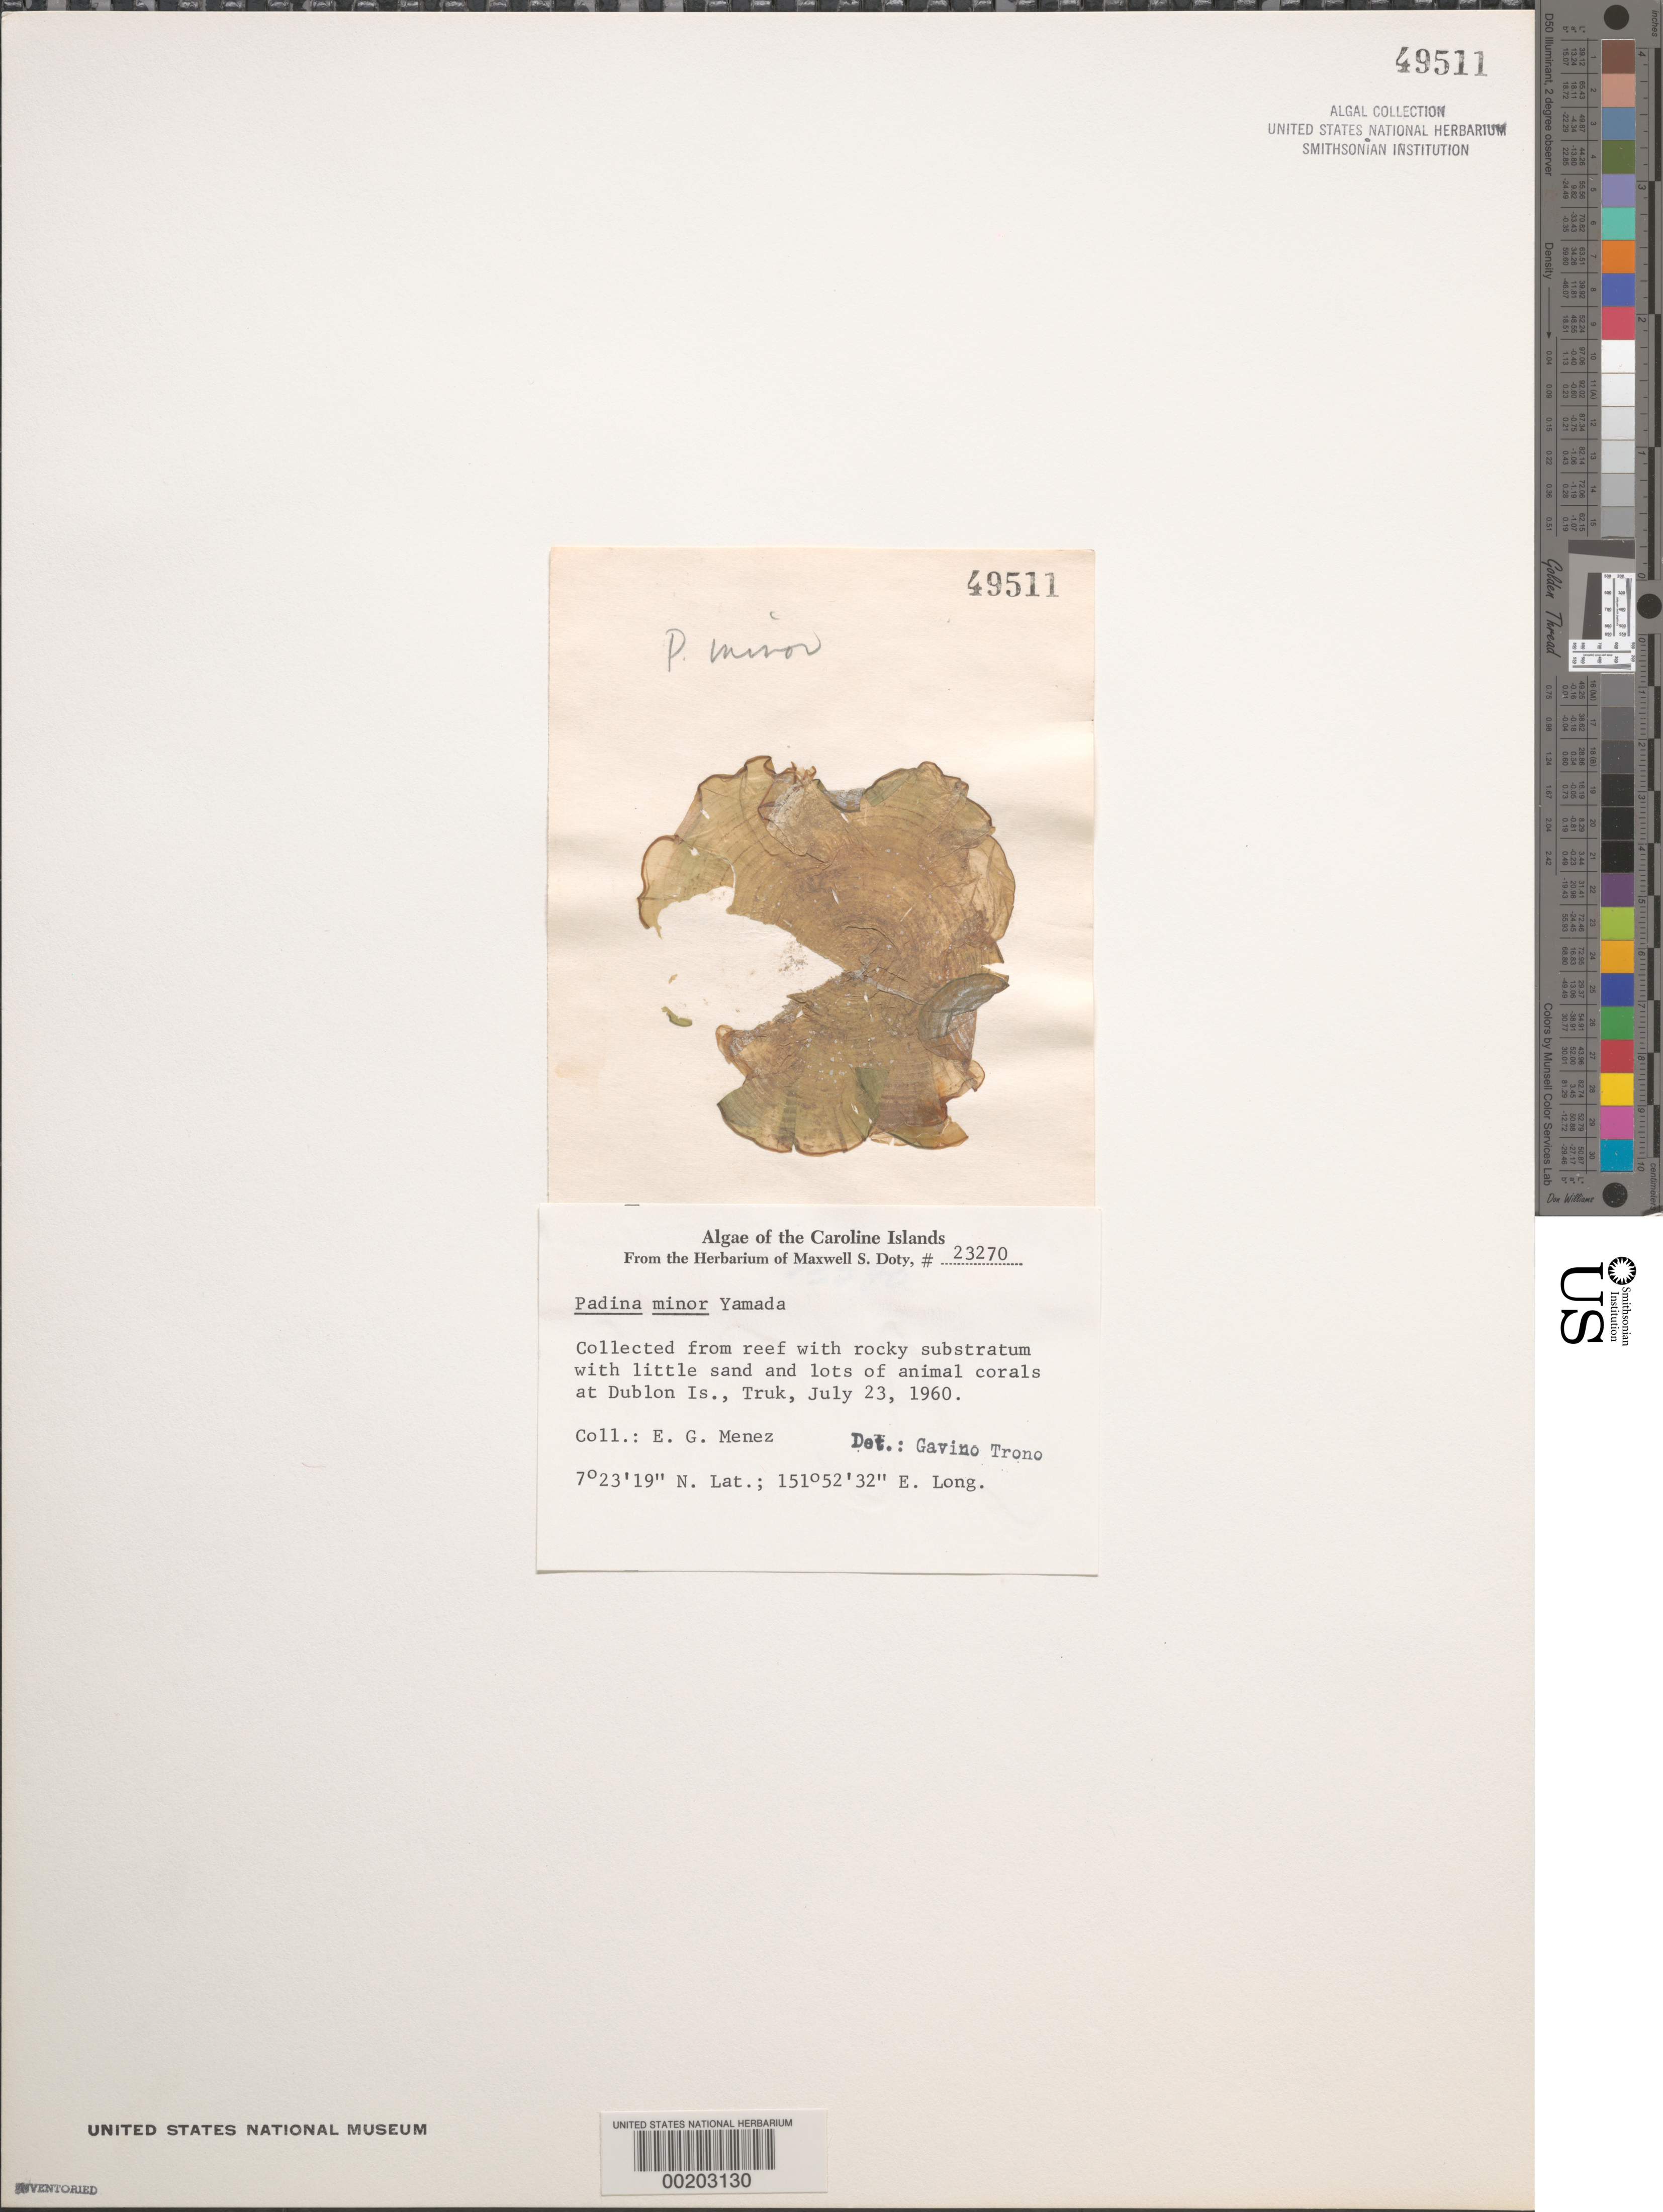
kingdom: Chromista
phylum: Ochrophyta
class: Phaeophyceae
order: Dictyotales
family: Dictyotaceae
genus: Padina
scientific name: Padina minor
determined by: Trono, Gavino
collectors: Meñez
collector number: MSD 23270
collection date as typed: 23 Jul 1960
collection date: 1960-07-23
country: Micronesia, Federated States of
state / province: Truk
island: Dublon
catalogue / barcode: US 49511